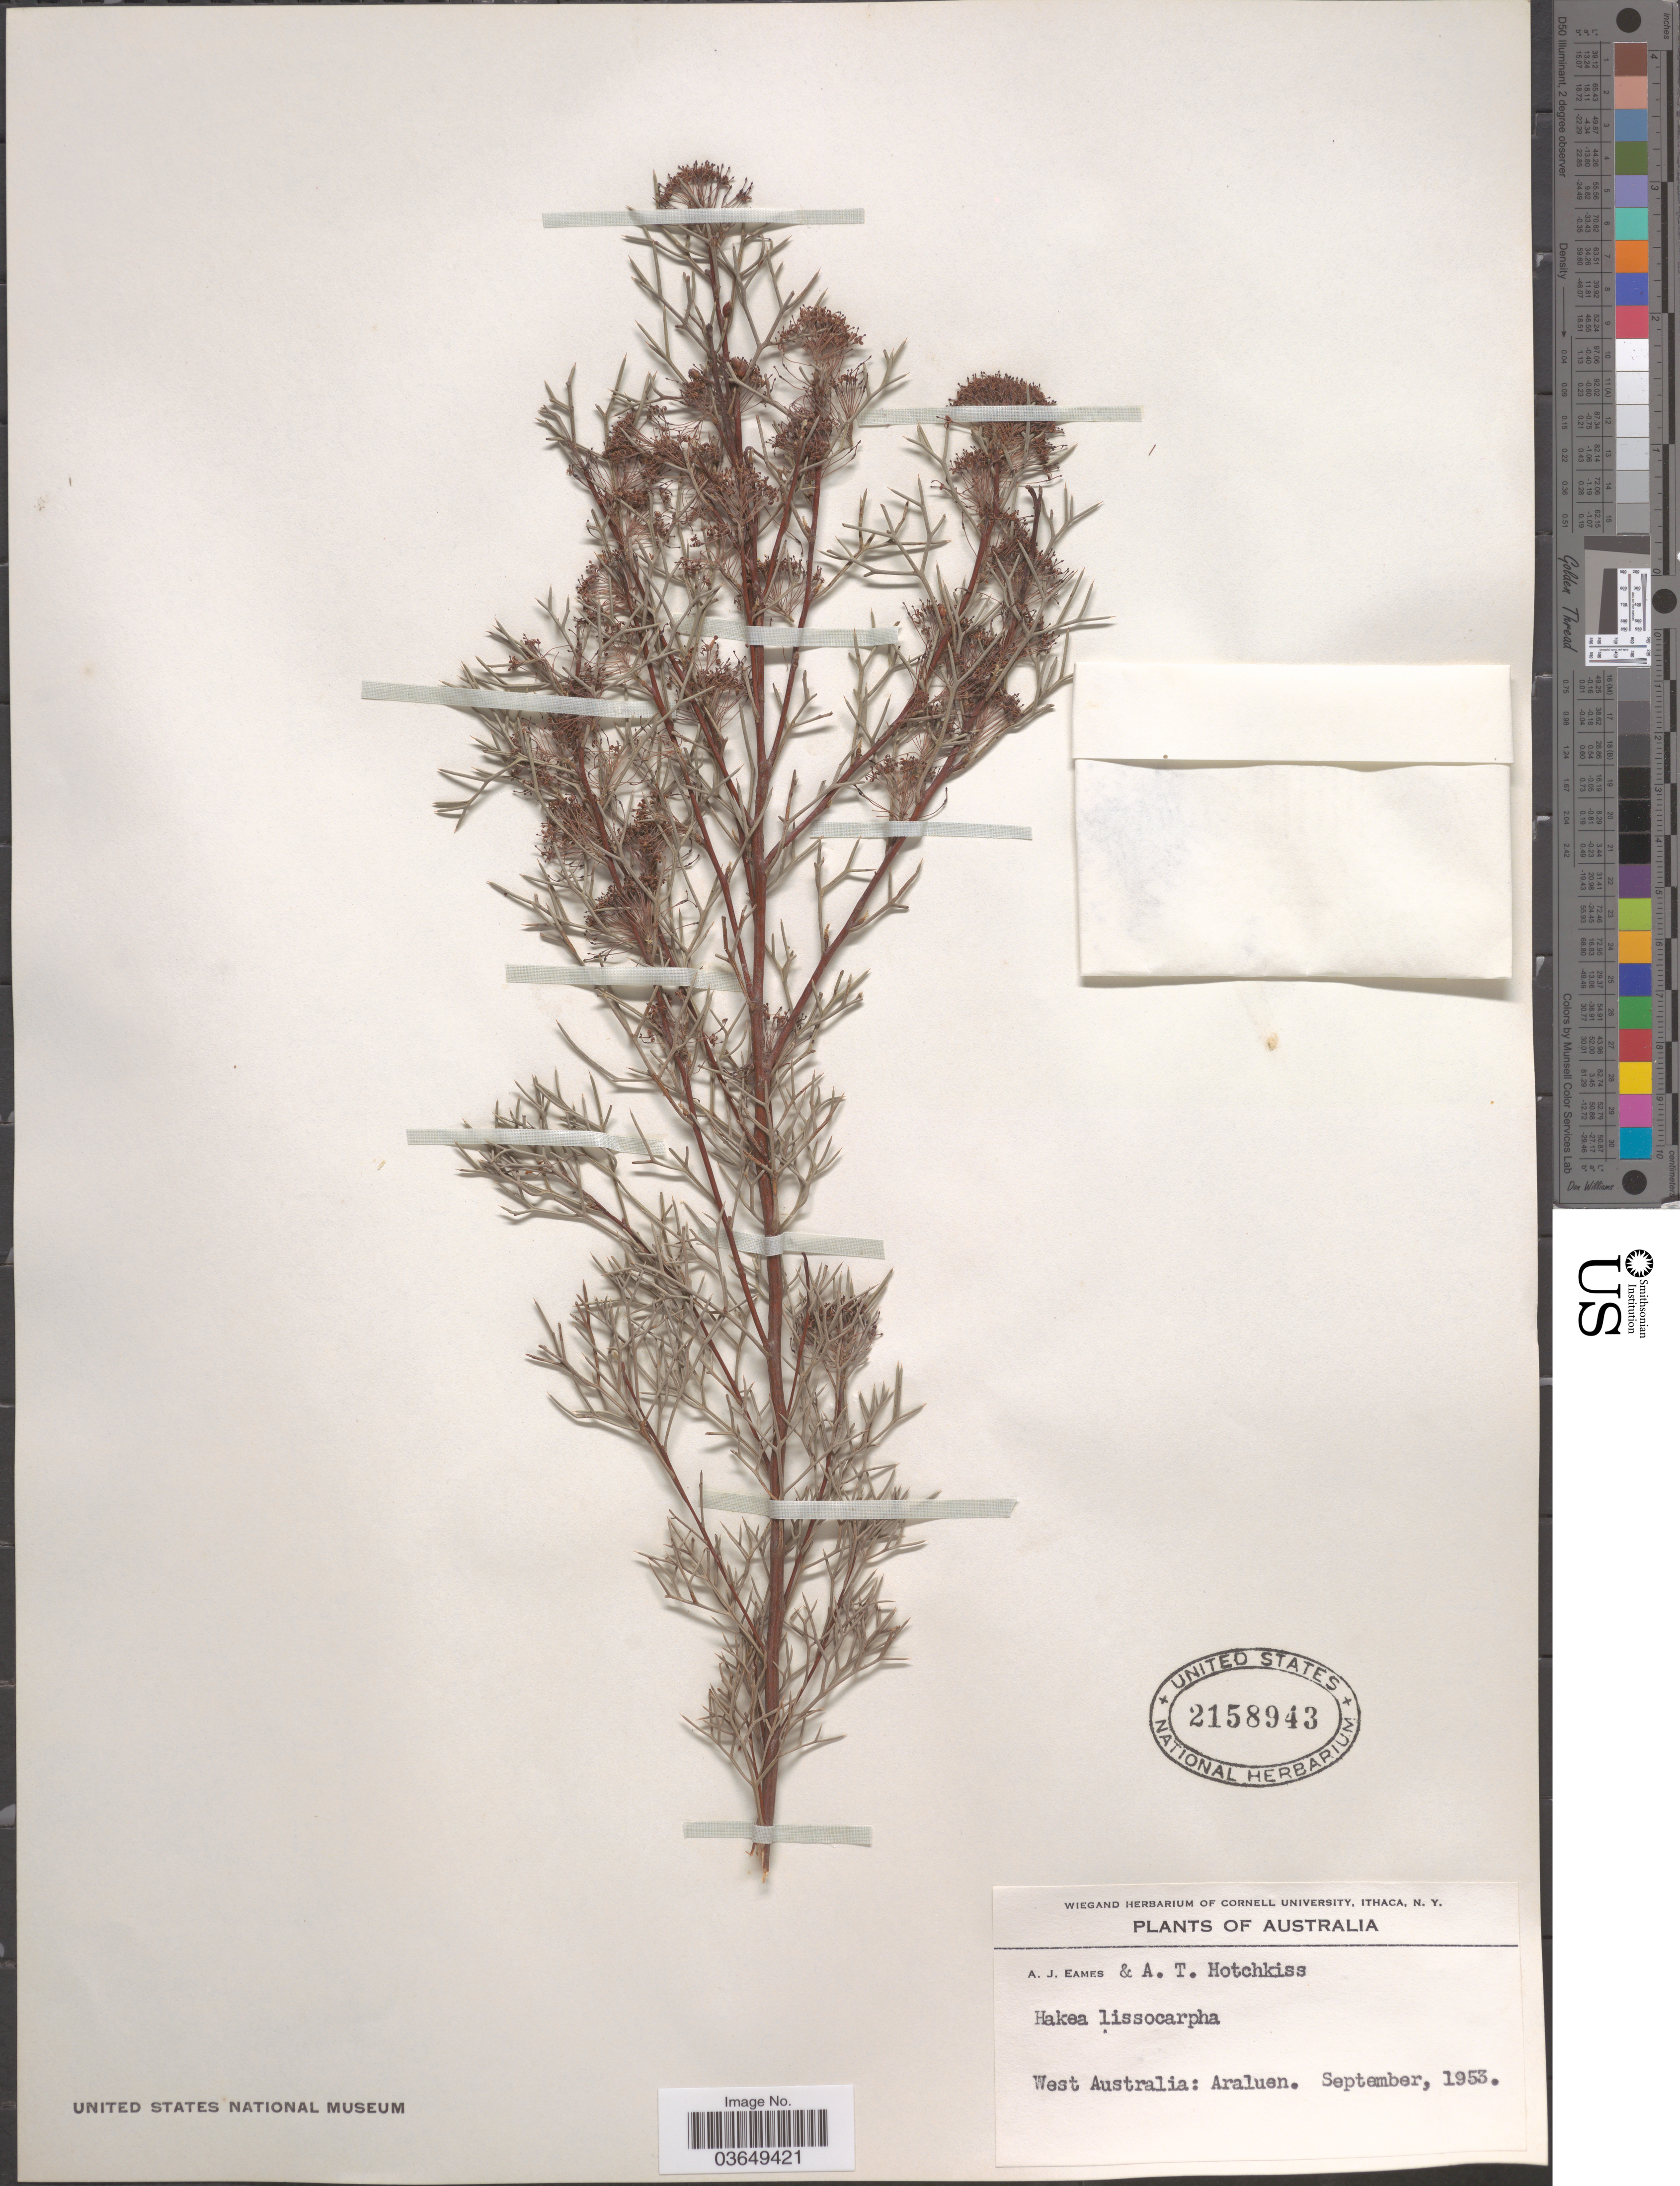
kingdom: Plantae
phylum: Tracheophyta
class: Magnoliopsida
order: Proteales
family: Proteaceae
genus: Hakea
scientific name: Hakea lissocarpha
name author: R. Br.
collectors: A. J. Eames & A. Hotchkiss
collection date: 1953-09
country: Australia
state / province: Western Australia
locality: West Australia: Araluen.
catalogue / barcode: US 2158943